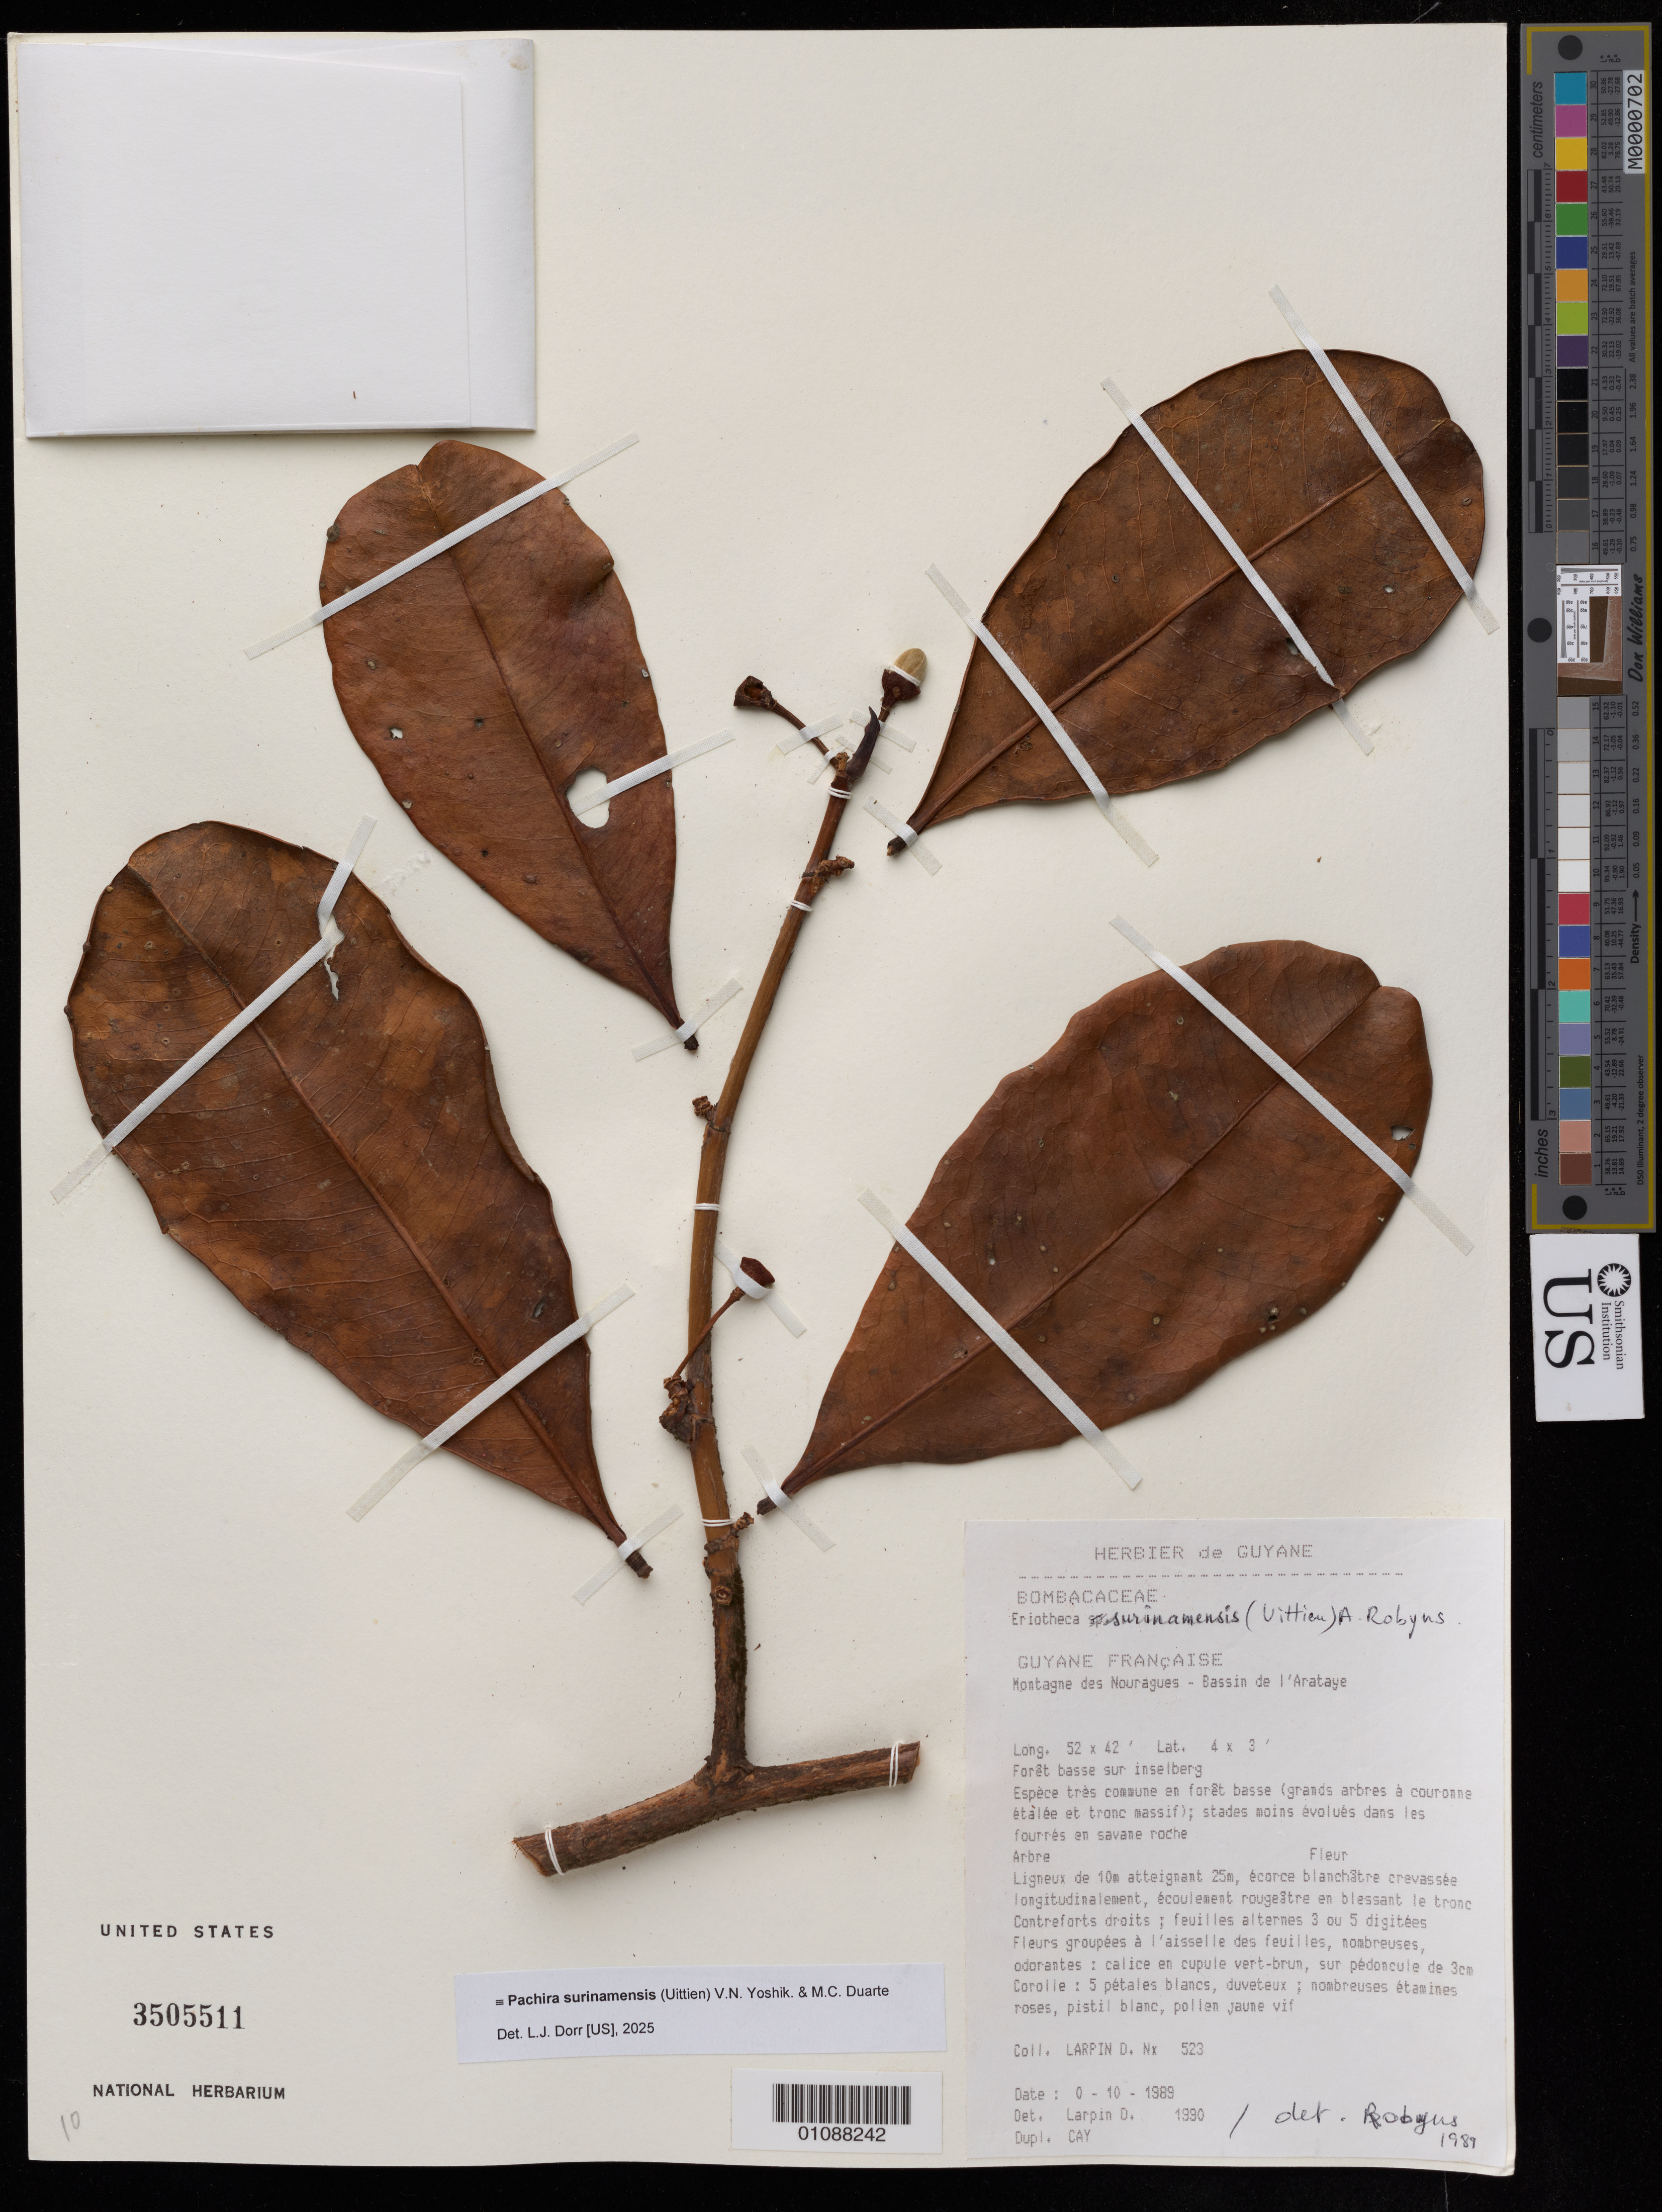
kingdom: Plantae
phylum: Tracheophyta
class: Magnoliopsida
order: Malvales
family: Malvaceae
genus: Pachira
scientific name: Pachira surinamensis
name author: (Uittien) V.N. Yoshik. & M.C. Duarte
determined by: Dorr, Laurence J., Curator (BOT), Smithsonian Institution - National Museum of Natural History (UNITED STATES)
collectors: D. Larpin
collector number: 523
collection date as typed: Oct-89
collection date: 1989-10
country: French Guiana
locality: Station des Nouragues, Bassin de l'Approuague, Arataye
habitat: Foret basse sur inselberg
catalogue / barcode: US 3505511